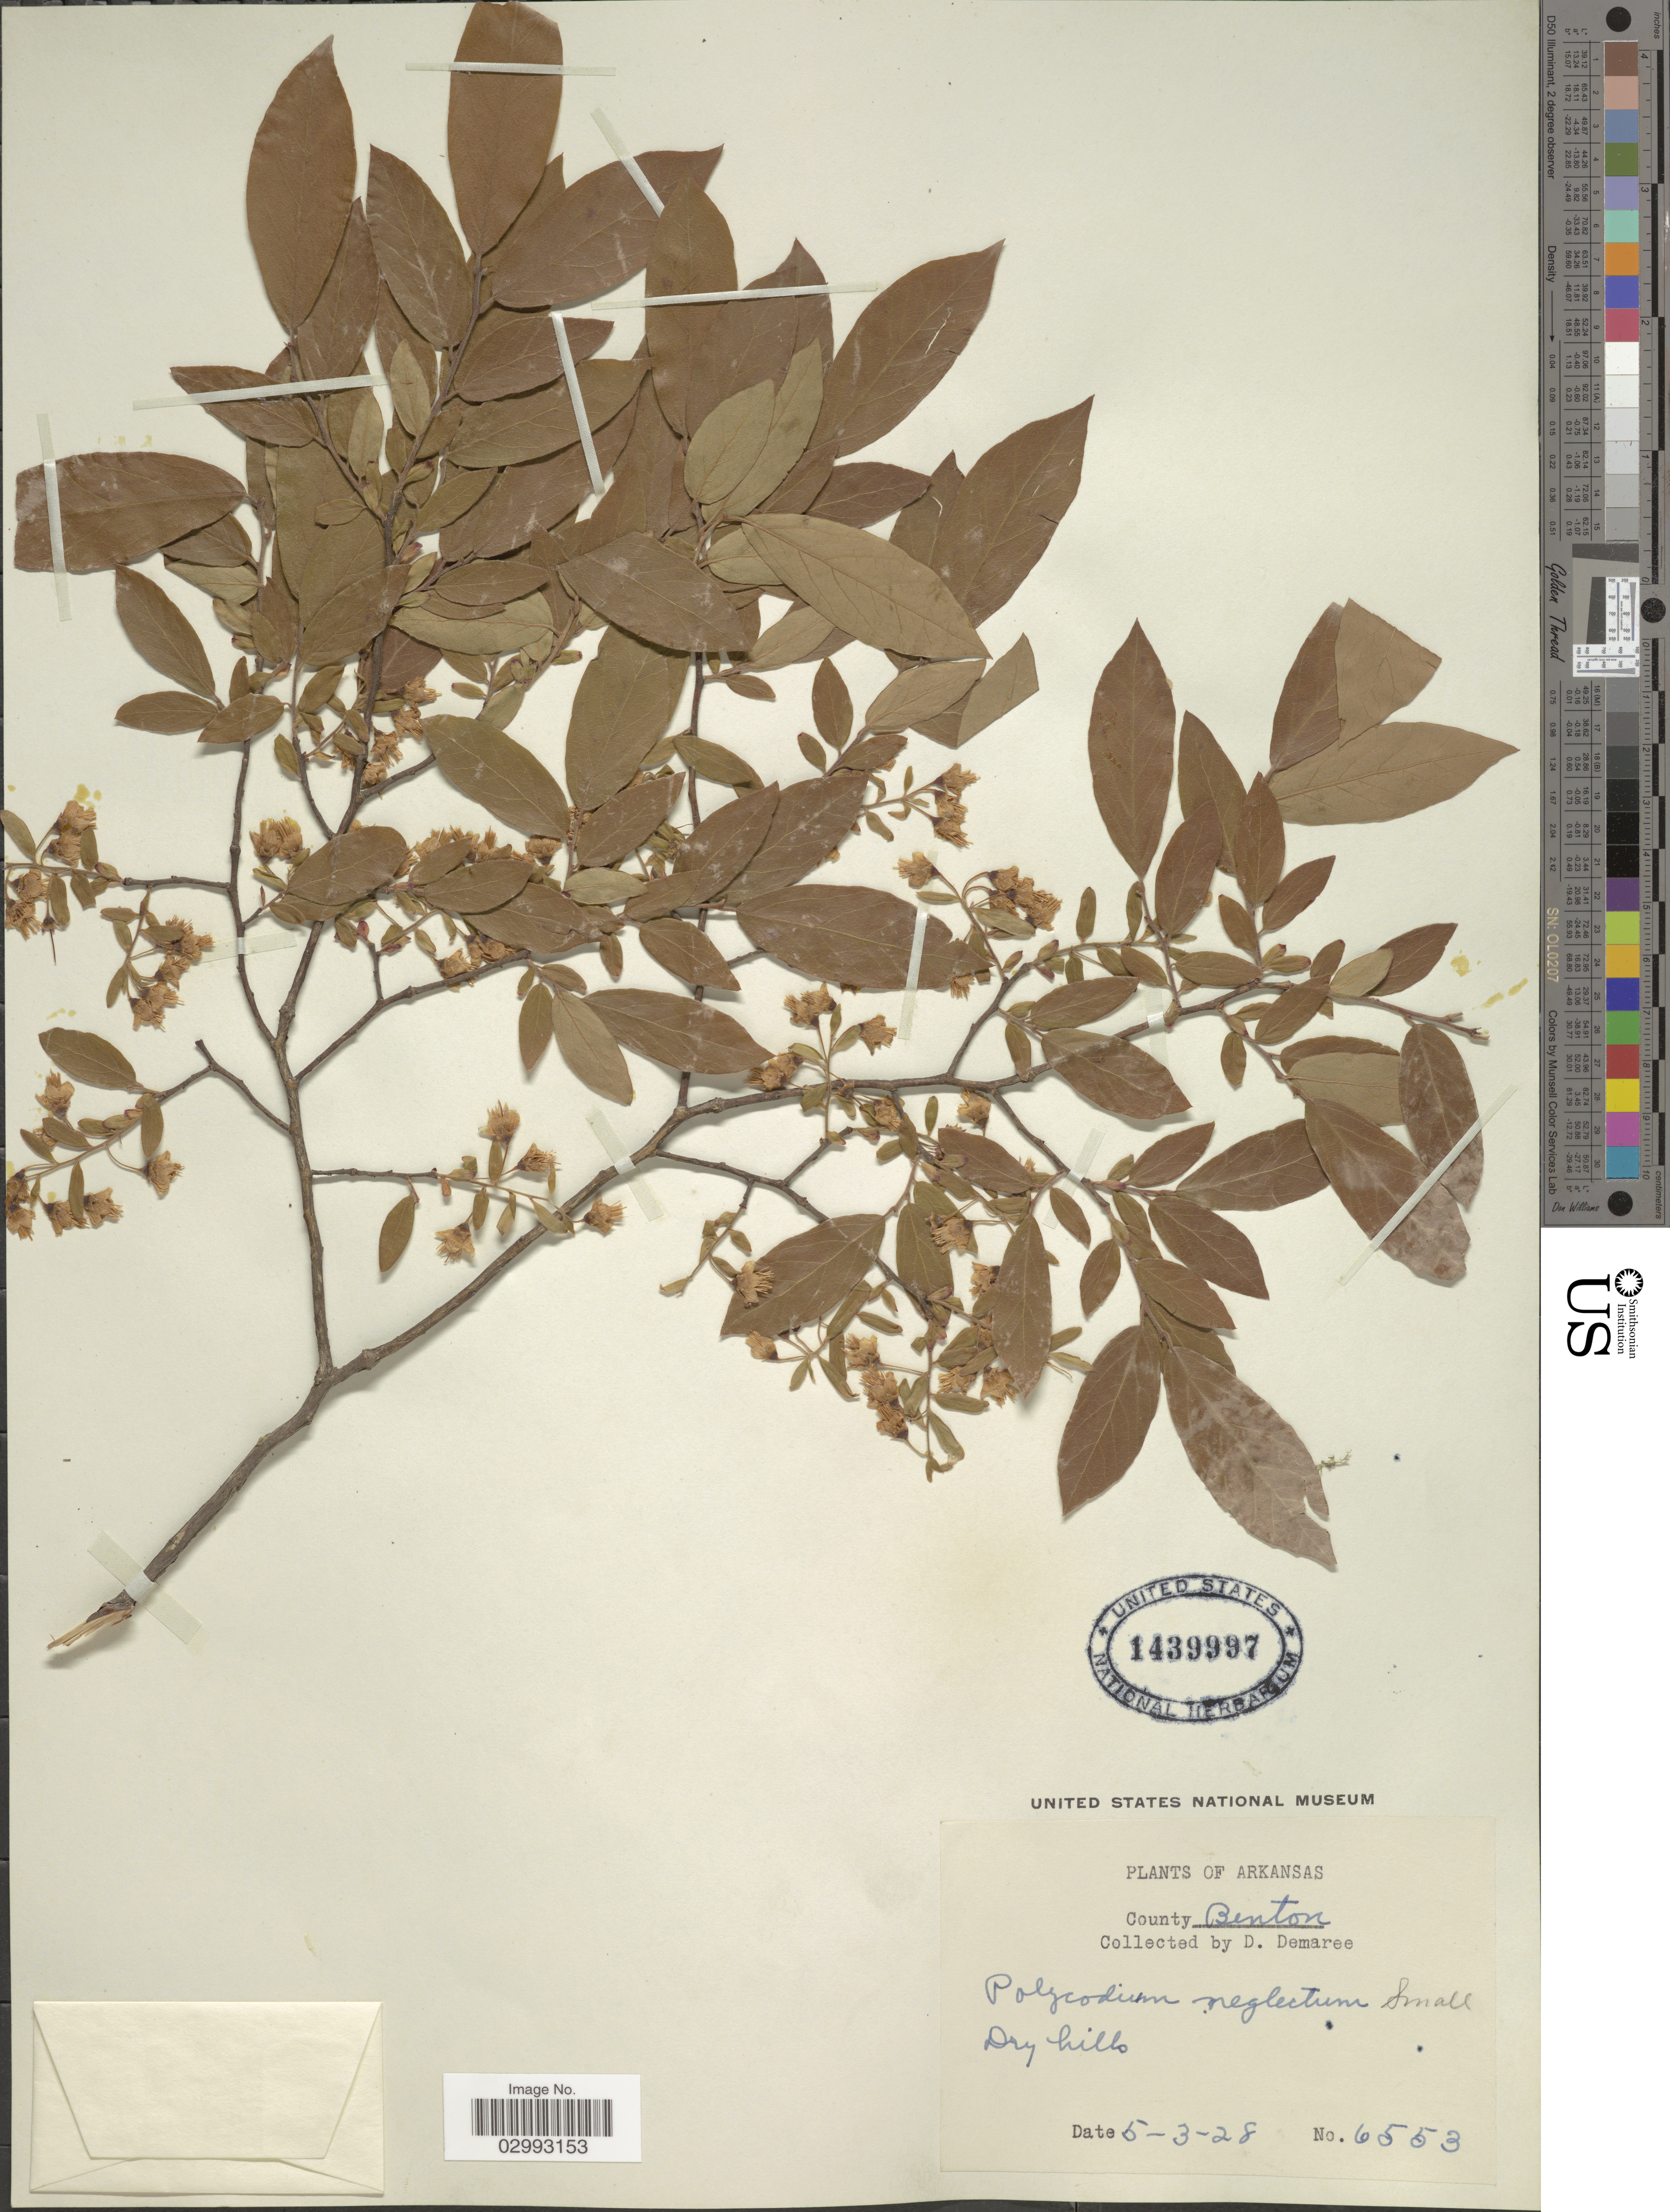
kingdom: Plantae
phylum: Tracheophyta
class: Magnoliopsida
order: Ericales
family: Ericaceae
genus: Polycodium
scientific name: Polycodium neglectum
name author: Small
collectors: D. Demaree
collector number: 6553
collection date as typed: Transcribed d/m/y: 3/5/28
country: United States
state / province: Arkansas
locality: County Benton.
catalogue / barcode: US 1439997